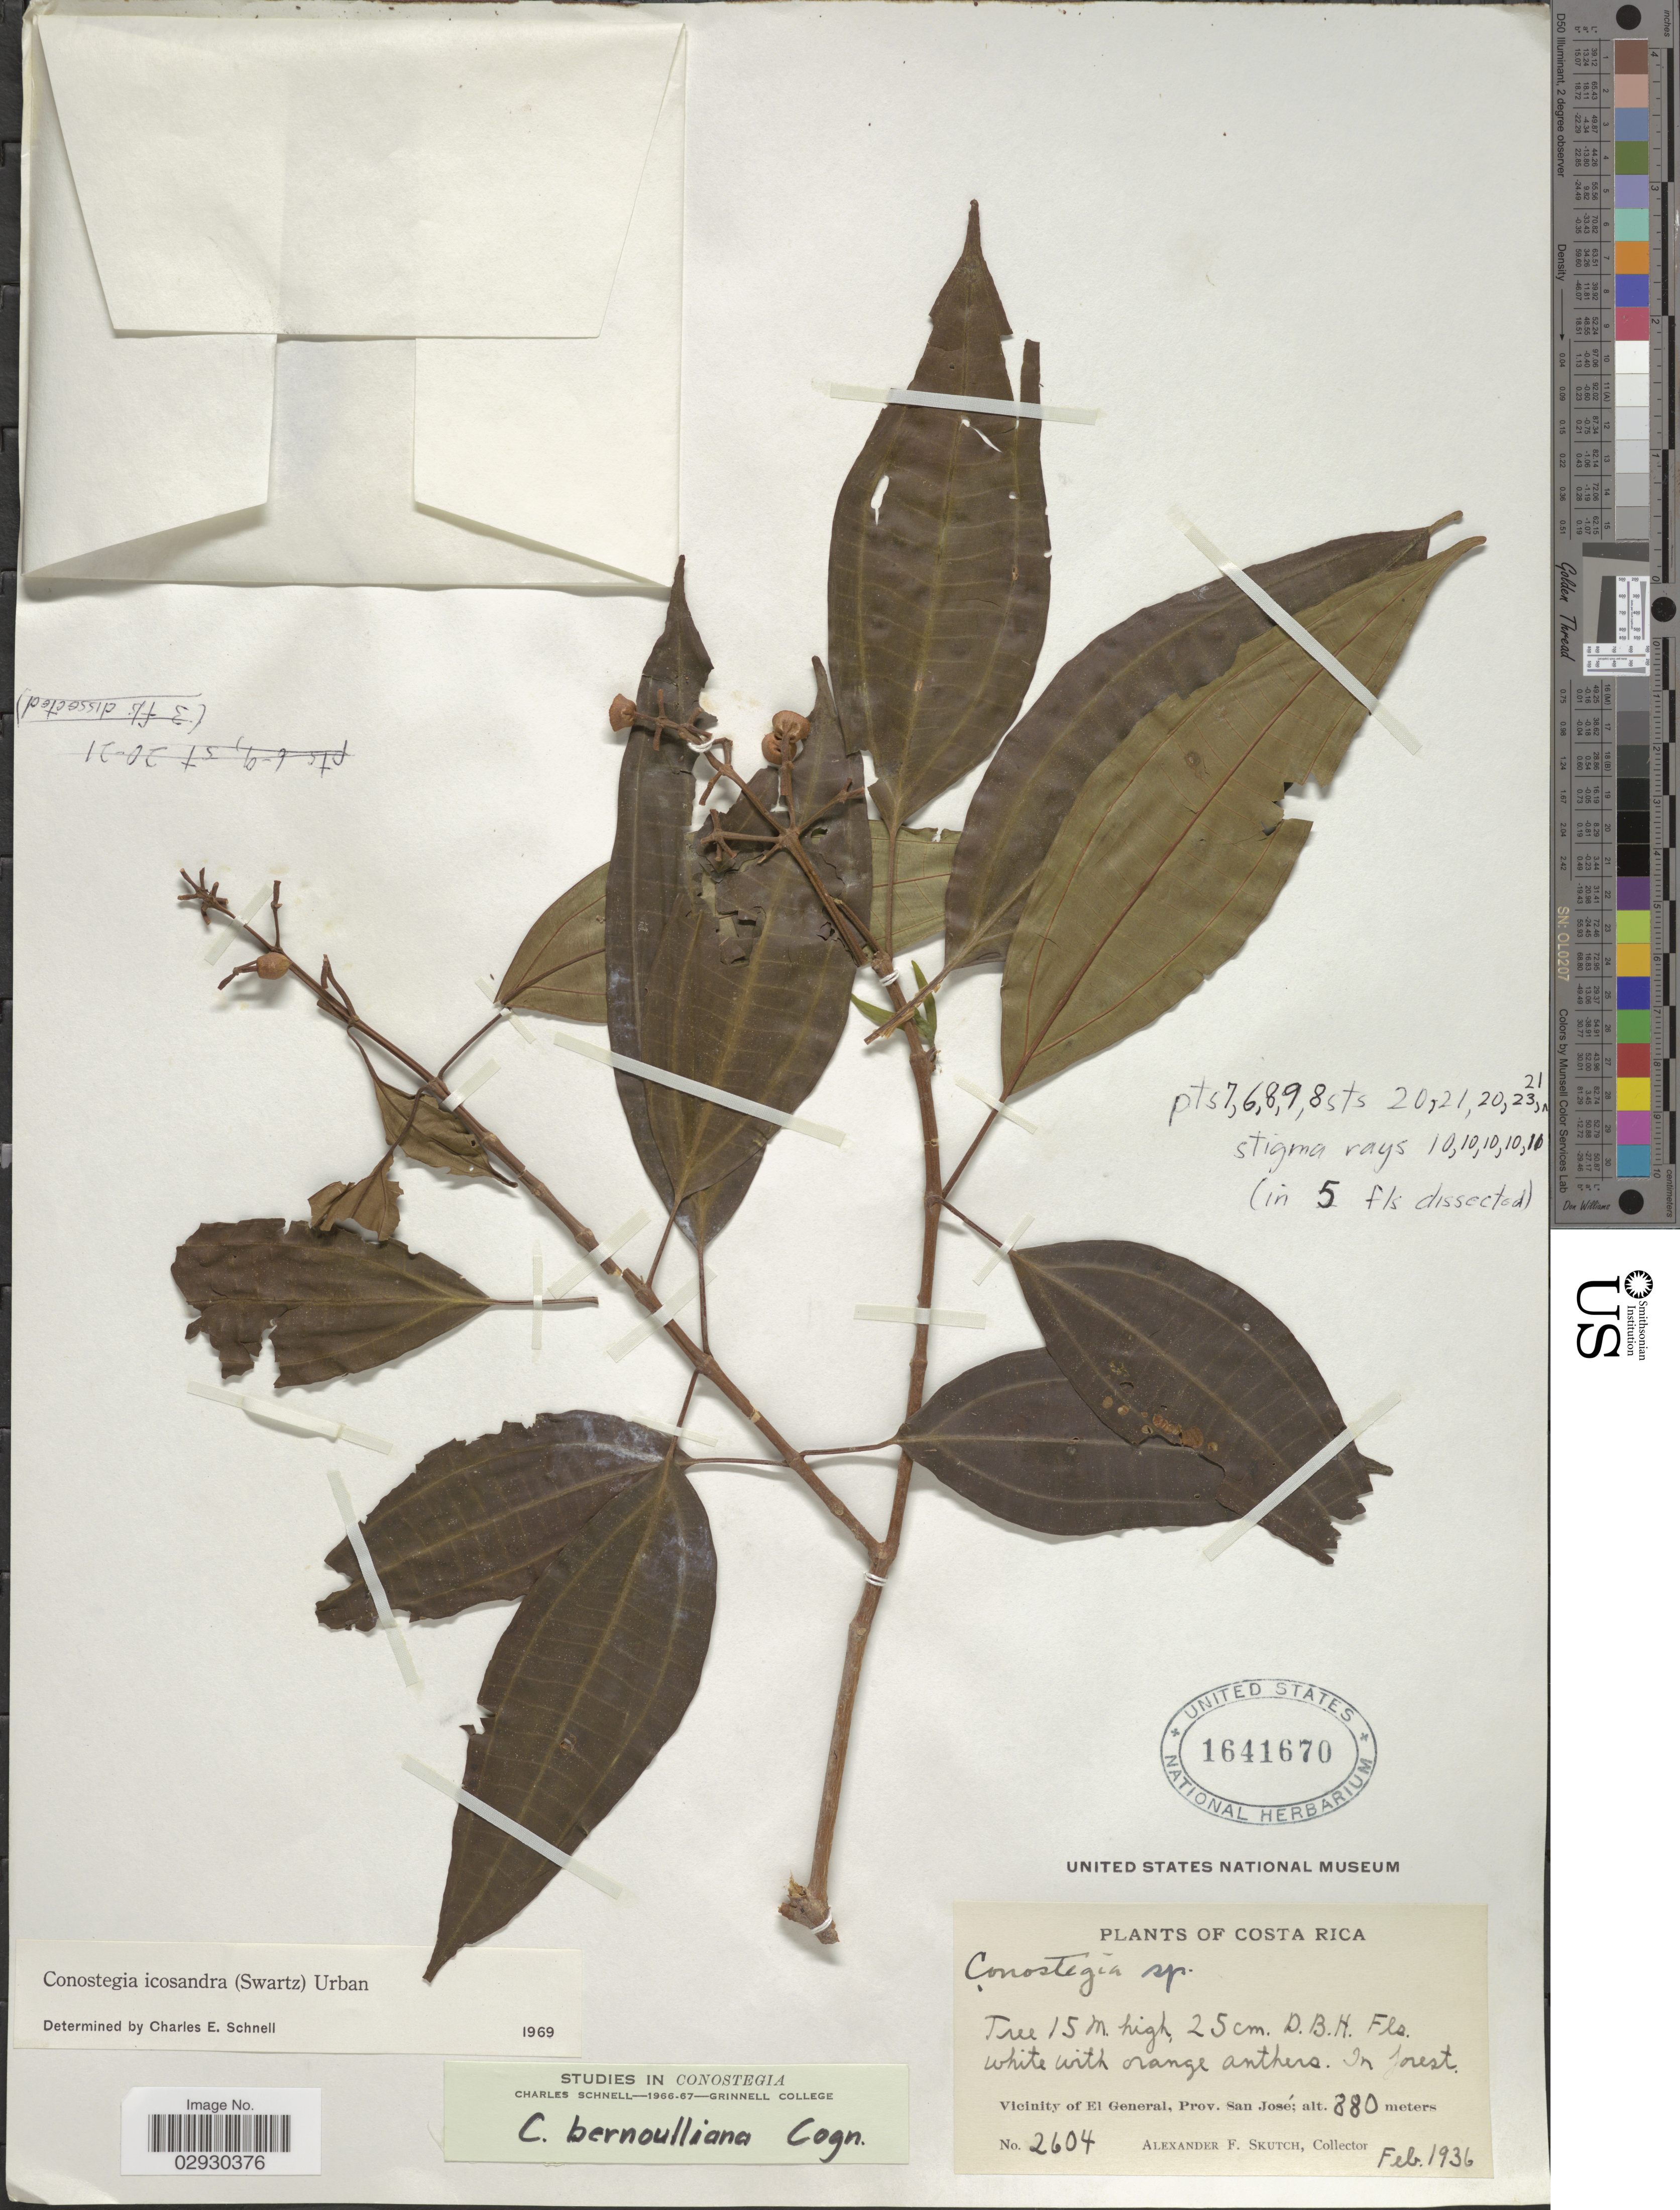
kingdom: Plantae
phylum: Tracheophyta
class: Magnoliopsida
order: Myrtales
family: Melastomataceae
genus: Conostegia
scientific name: Conostegia icosandra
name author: (Sw.) Urb.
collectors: A. F. Skutch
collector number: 2604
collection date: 1936-02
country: Costa Rica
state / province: San José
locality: Vicinity of El General, Prov. San José.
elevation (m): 880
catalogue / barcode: US 1641670